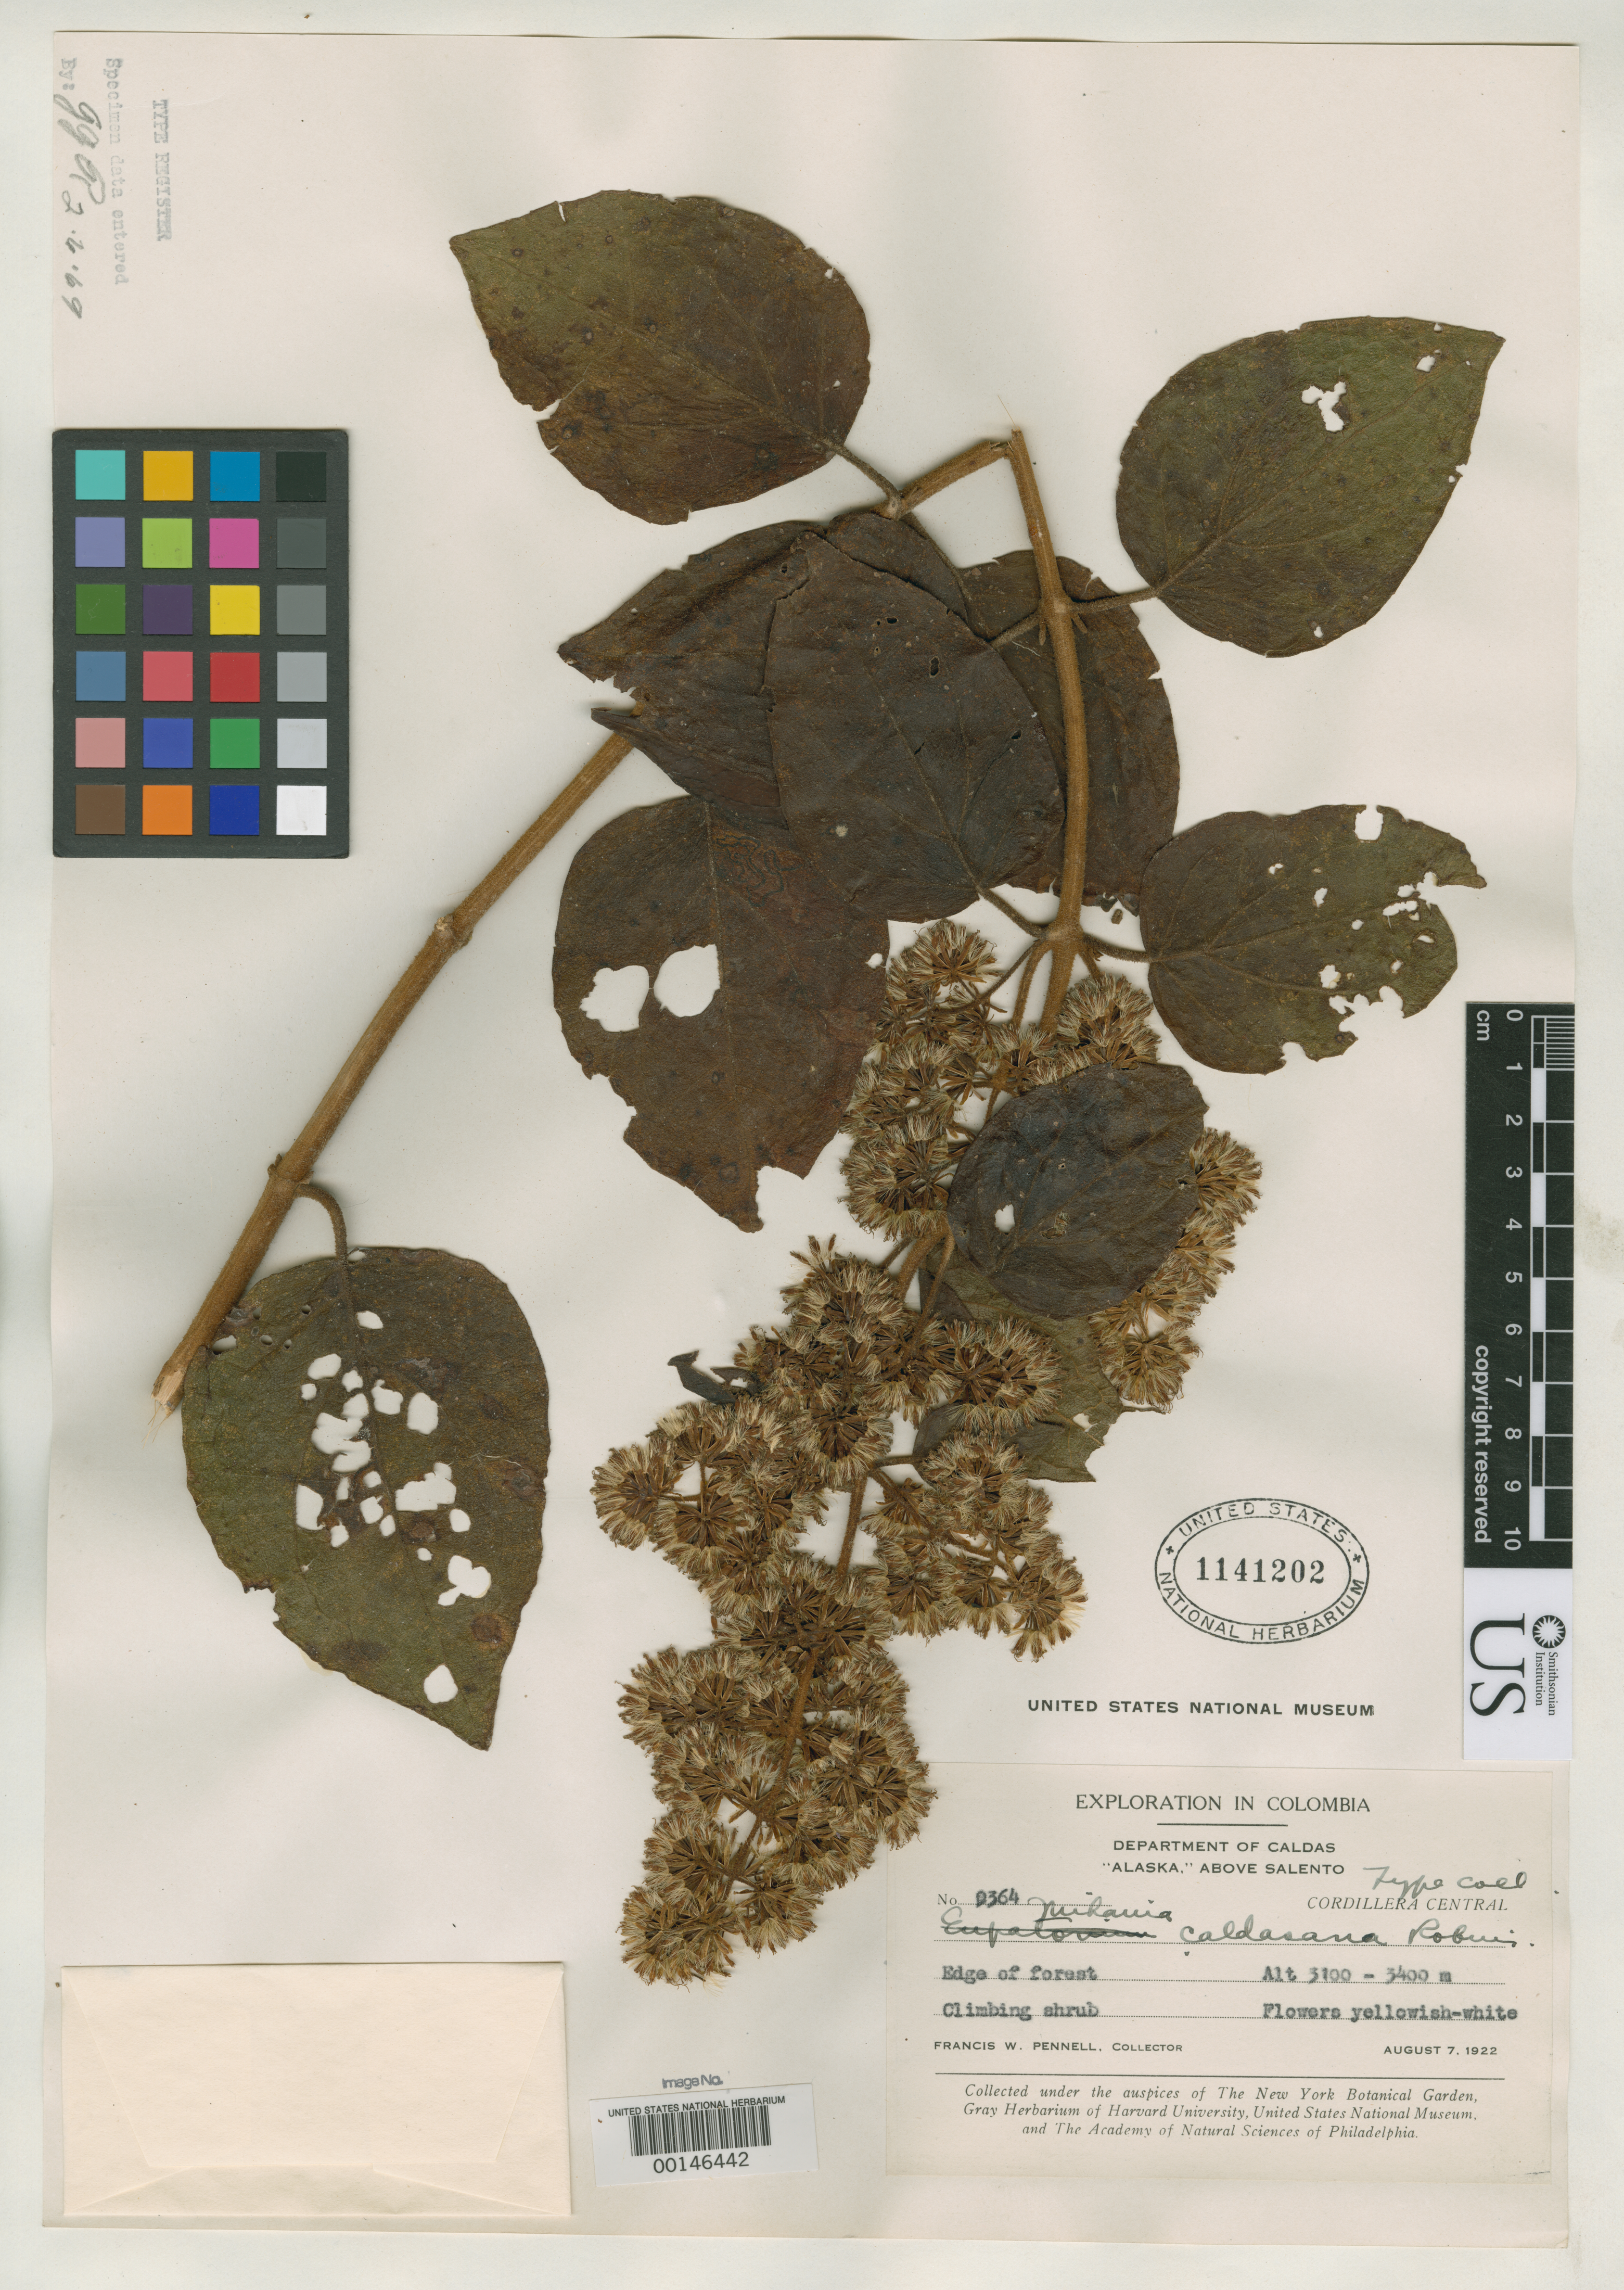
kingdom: Plantae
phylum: Tracheophyta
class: Magnoliopsida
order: Asterales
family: Asteraceae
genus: Mikania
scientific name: Mikania caldasana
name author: B.L. Rob.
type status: Isotype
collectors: F. W. Pennell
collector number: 9364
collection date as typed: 07 Aug 1922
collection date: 1922-08-07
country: Colombia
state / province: Caldas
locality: Salento.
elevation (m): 3100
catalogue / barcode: US 1141202